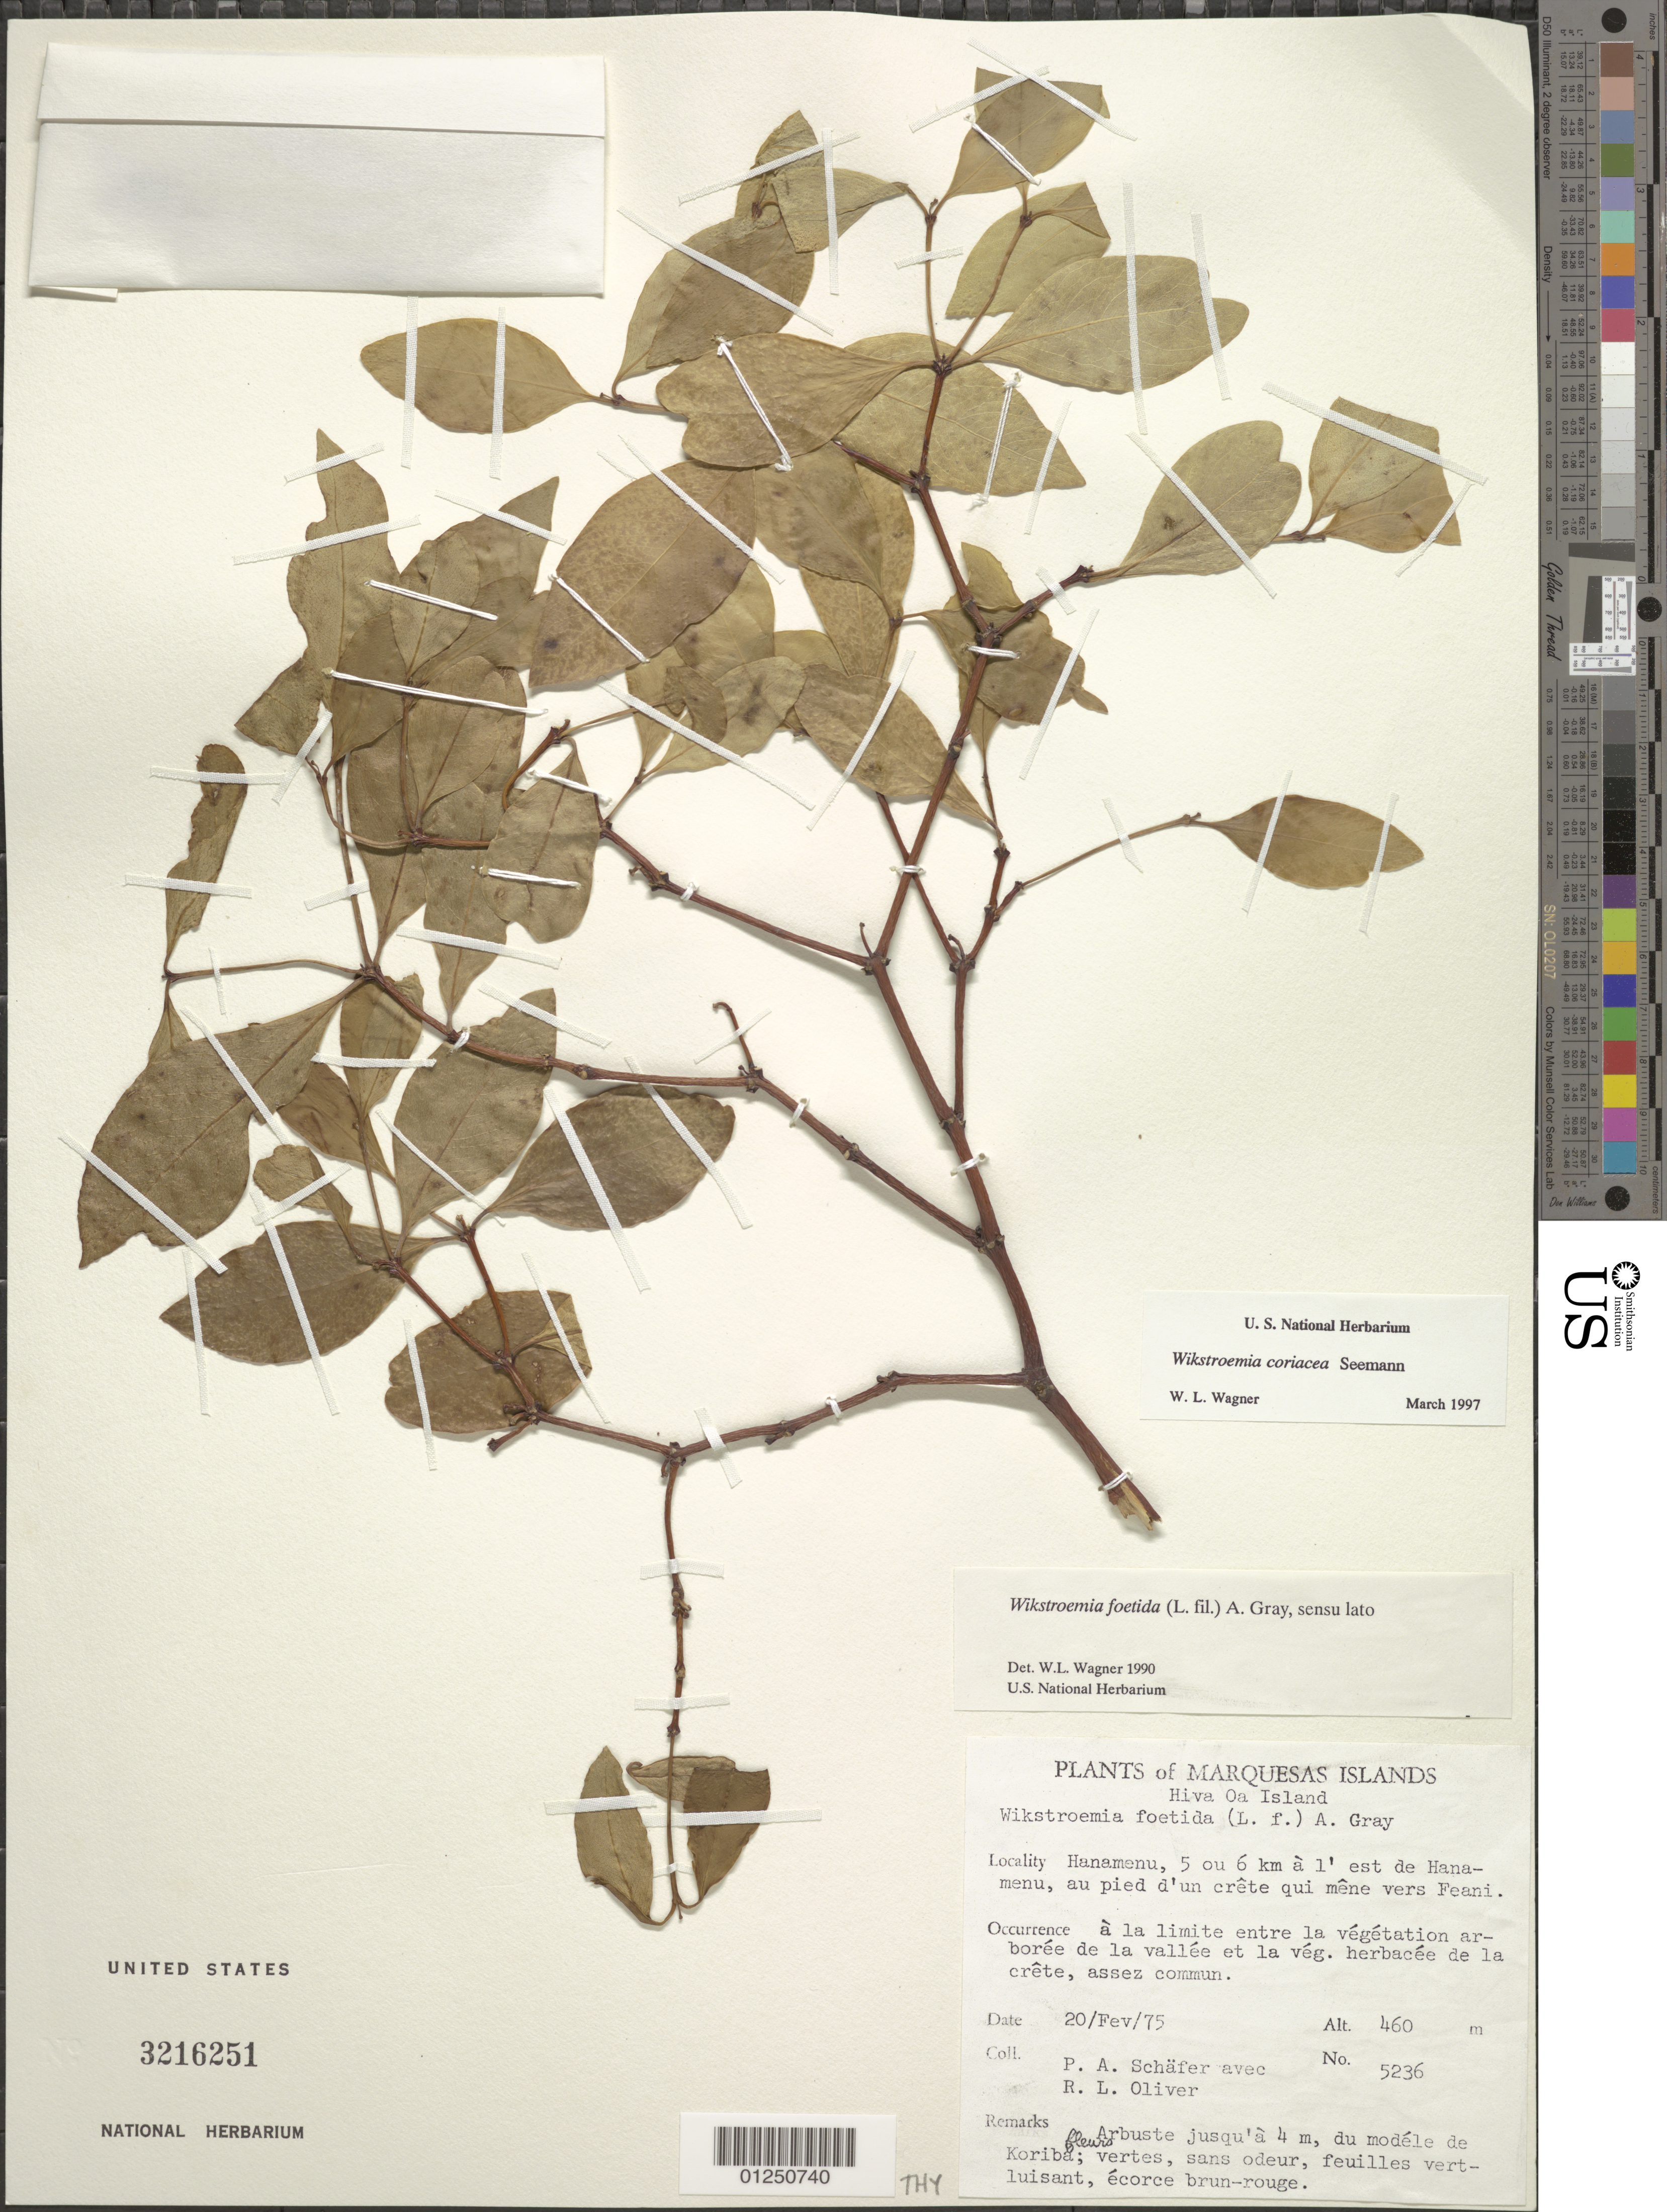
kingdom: Plantae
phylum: Tracheophyta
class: Magnoliopsida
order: Malvales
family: Thymelaeaceae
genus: Wikstroemia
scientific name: Wikstroemia coriacea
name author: Seem.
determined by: Wagner, W. L., (BOT), Smithsonian Institution - National Museum of Natural History (UNITED STATES)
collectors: P. A. Schäfer & R. L. Oliver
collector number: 5236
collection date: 1975-02-20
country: French Polynesia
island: Hiva Oa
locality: Hanamenu, 5 ou 6 km à l'est de Hanamenu, au pied d"un crête qui mêne vers Feani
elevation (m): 460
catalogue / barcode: US 3216251